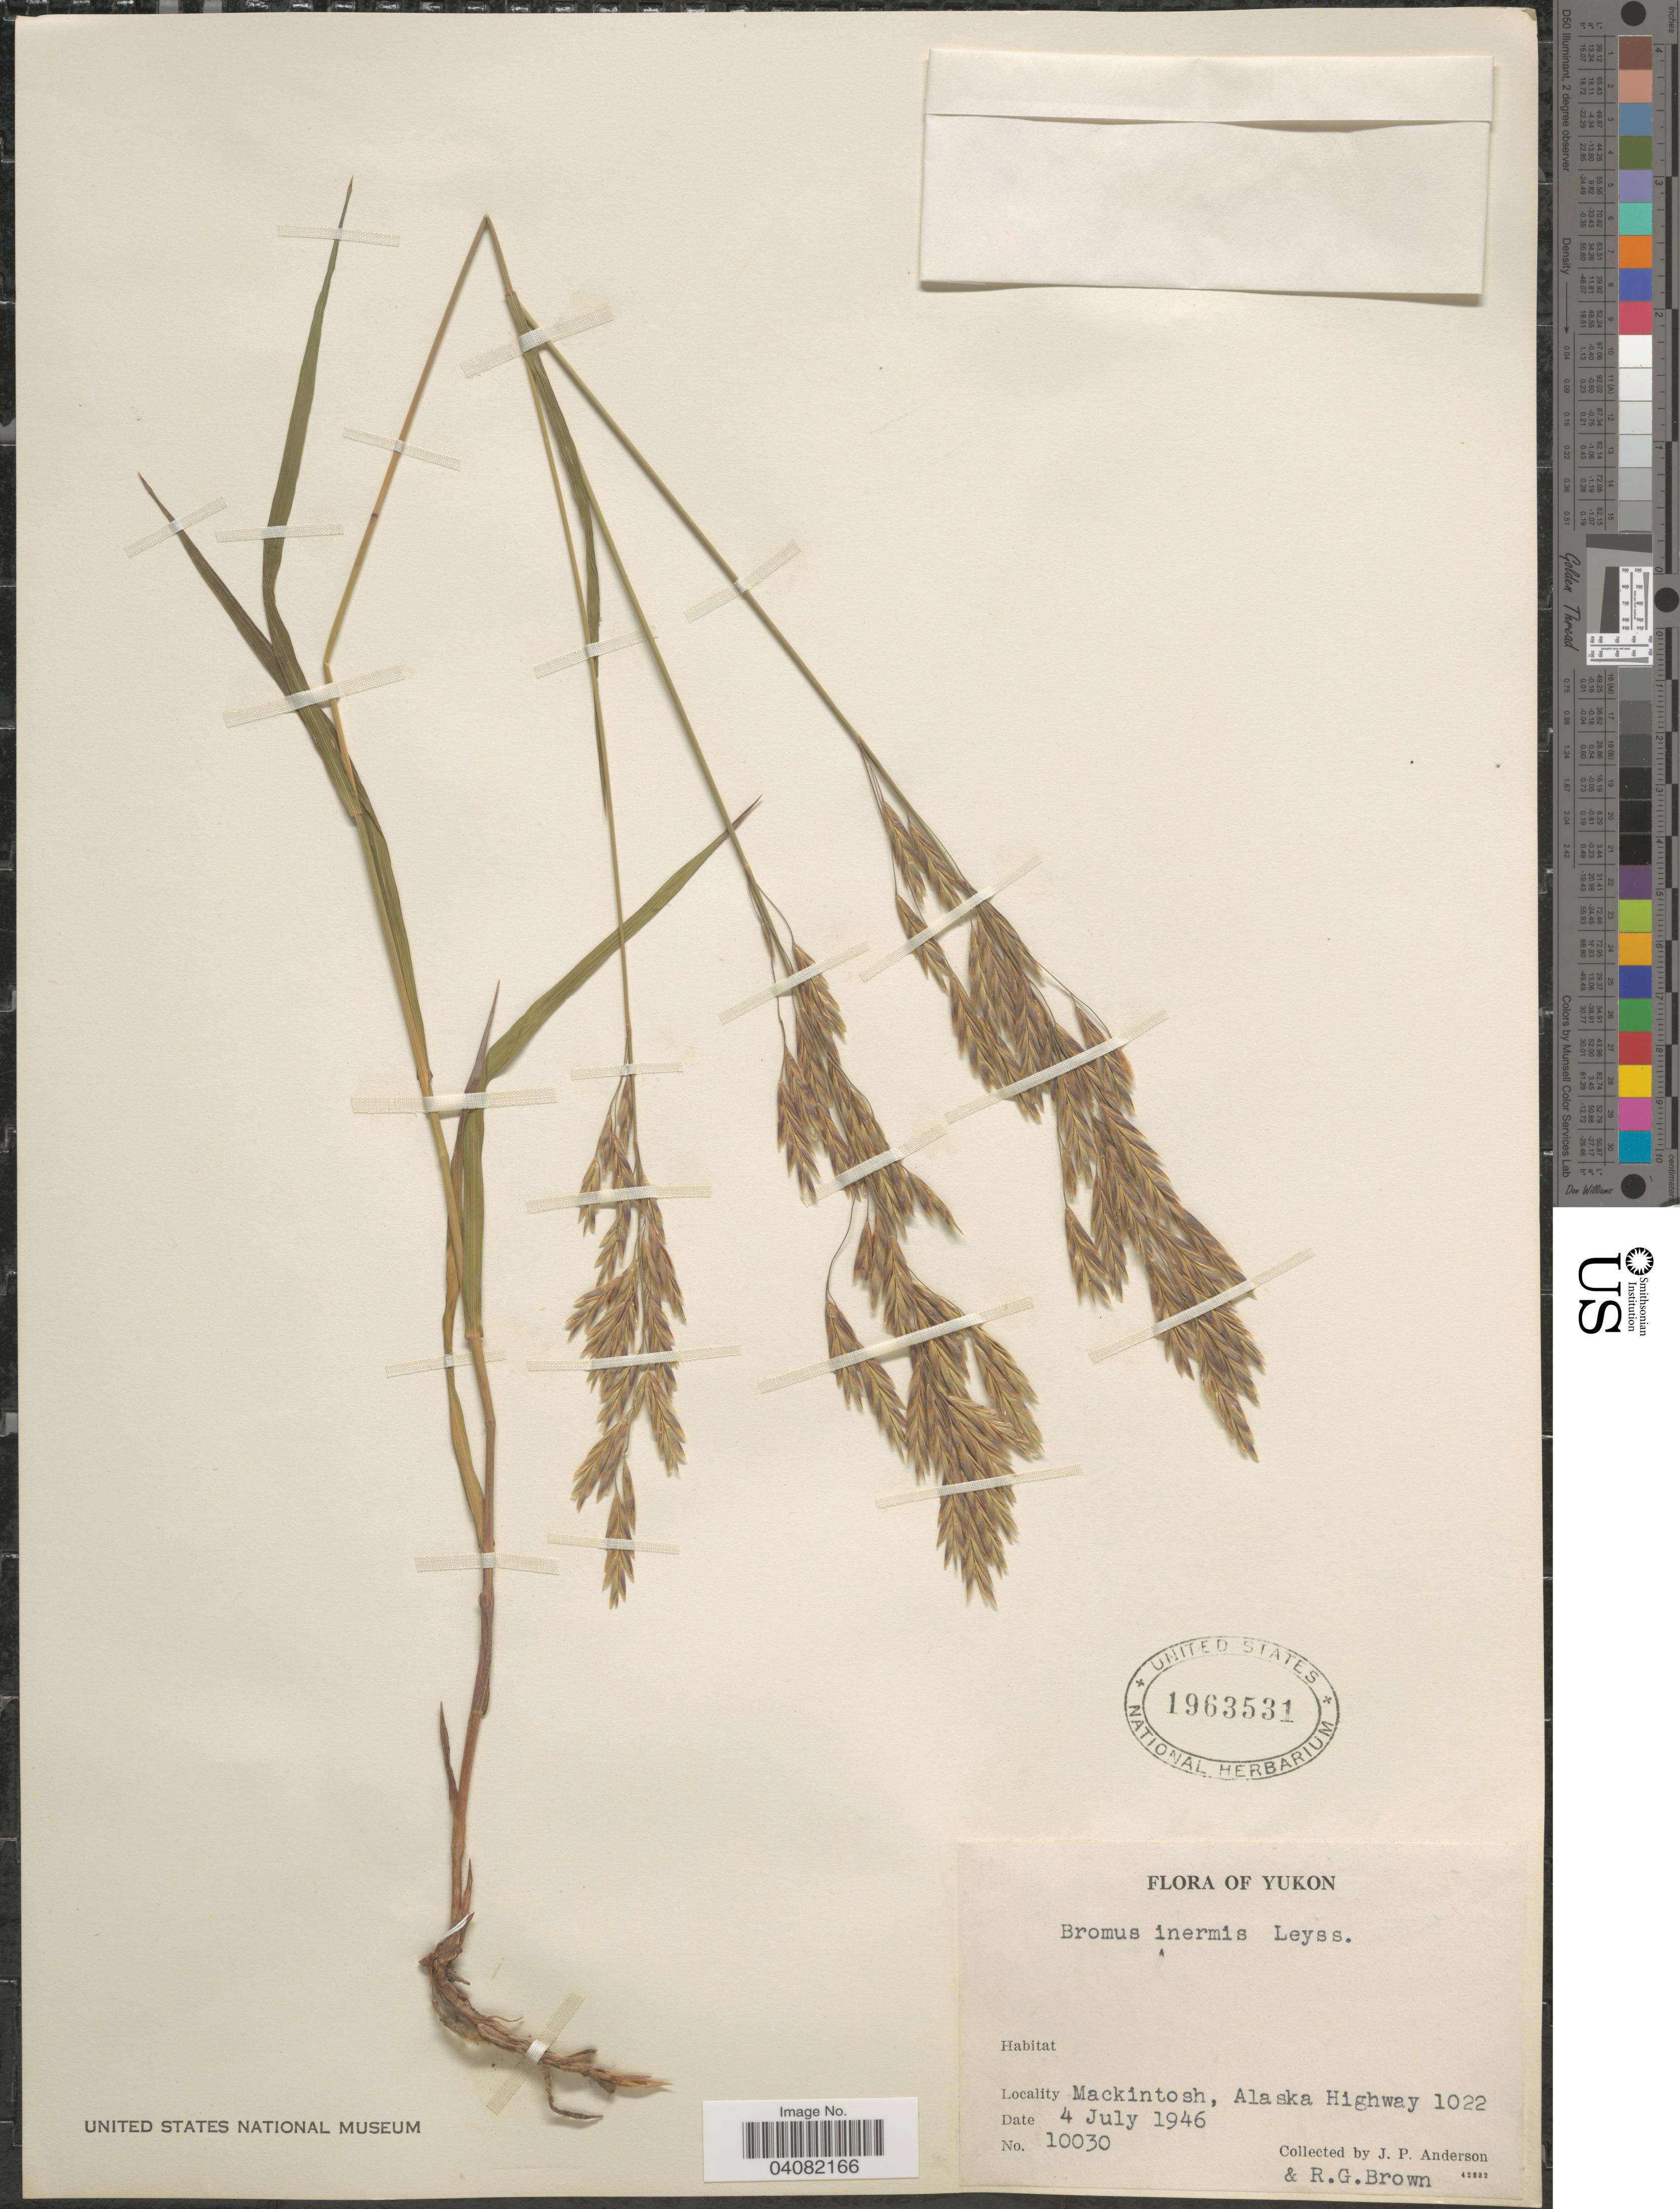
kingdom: Plantae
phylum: Tracheophyta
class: Liliopsida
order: Poales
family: Poaceae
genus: Bromus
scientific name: Bromus inermis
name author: Leyss.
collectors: J. P. Anderson & R. G. Brown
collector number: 10030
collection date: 1946-07-04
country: Canada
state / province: Yukon Territory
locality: Mackintosh, Alaska Highway 1022.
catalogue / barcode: US 1963531